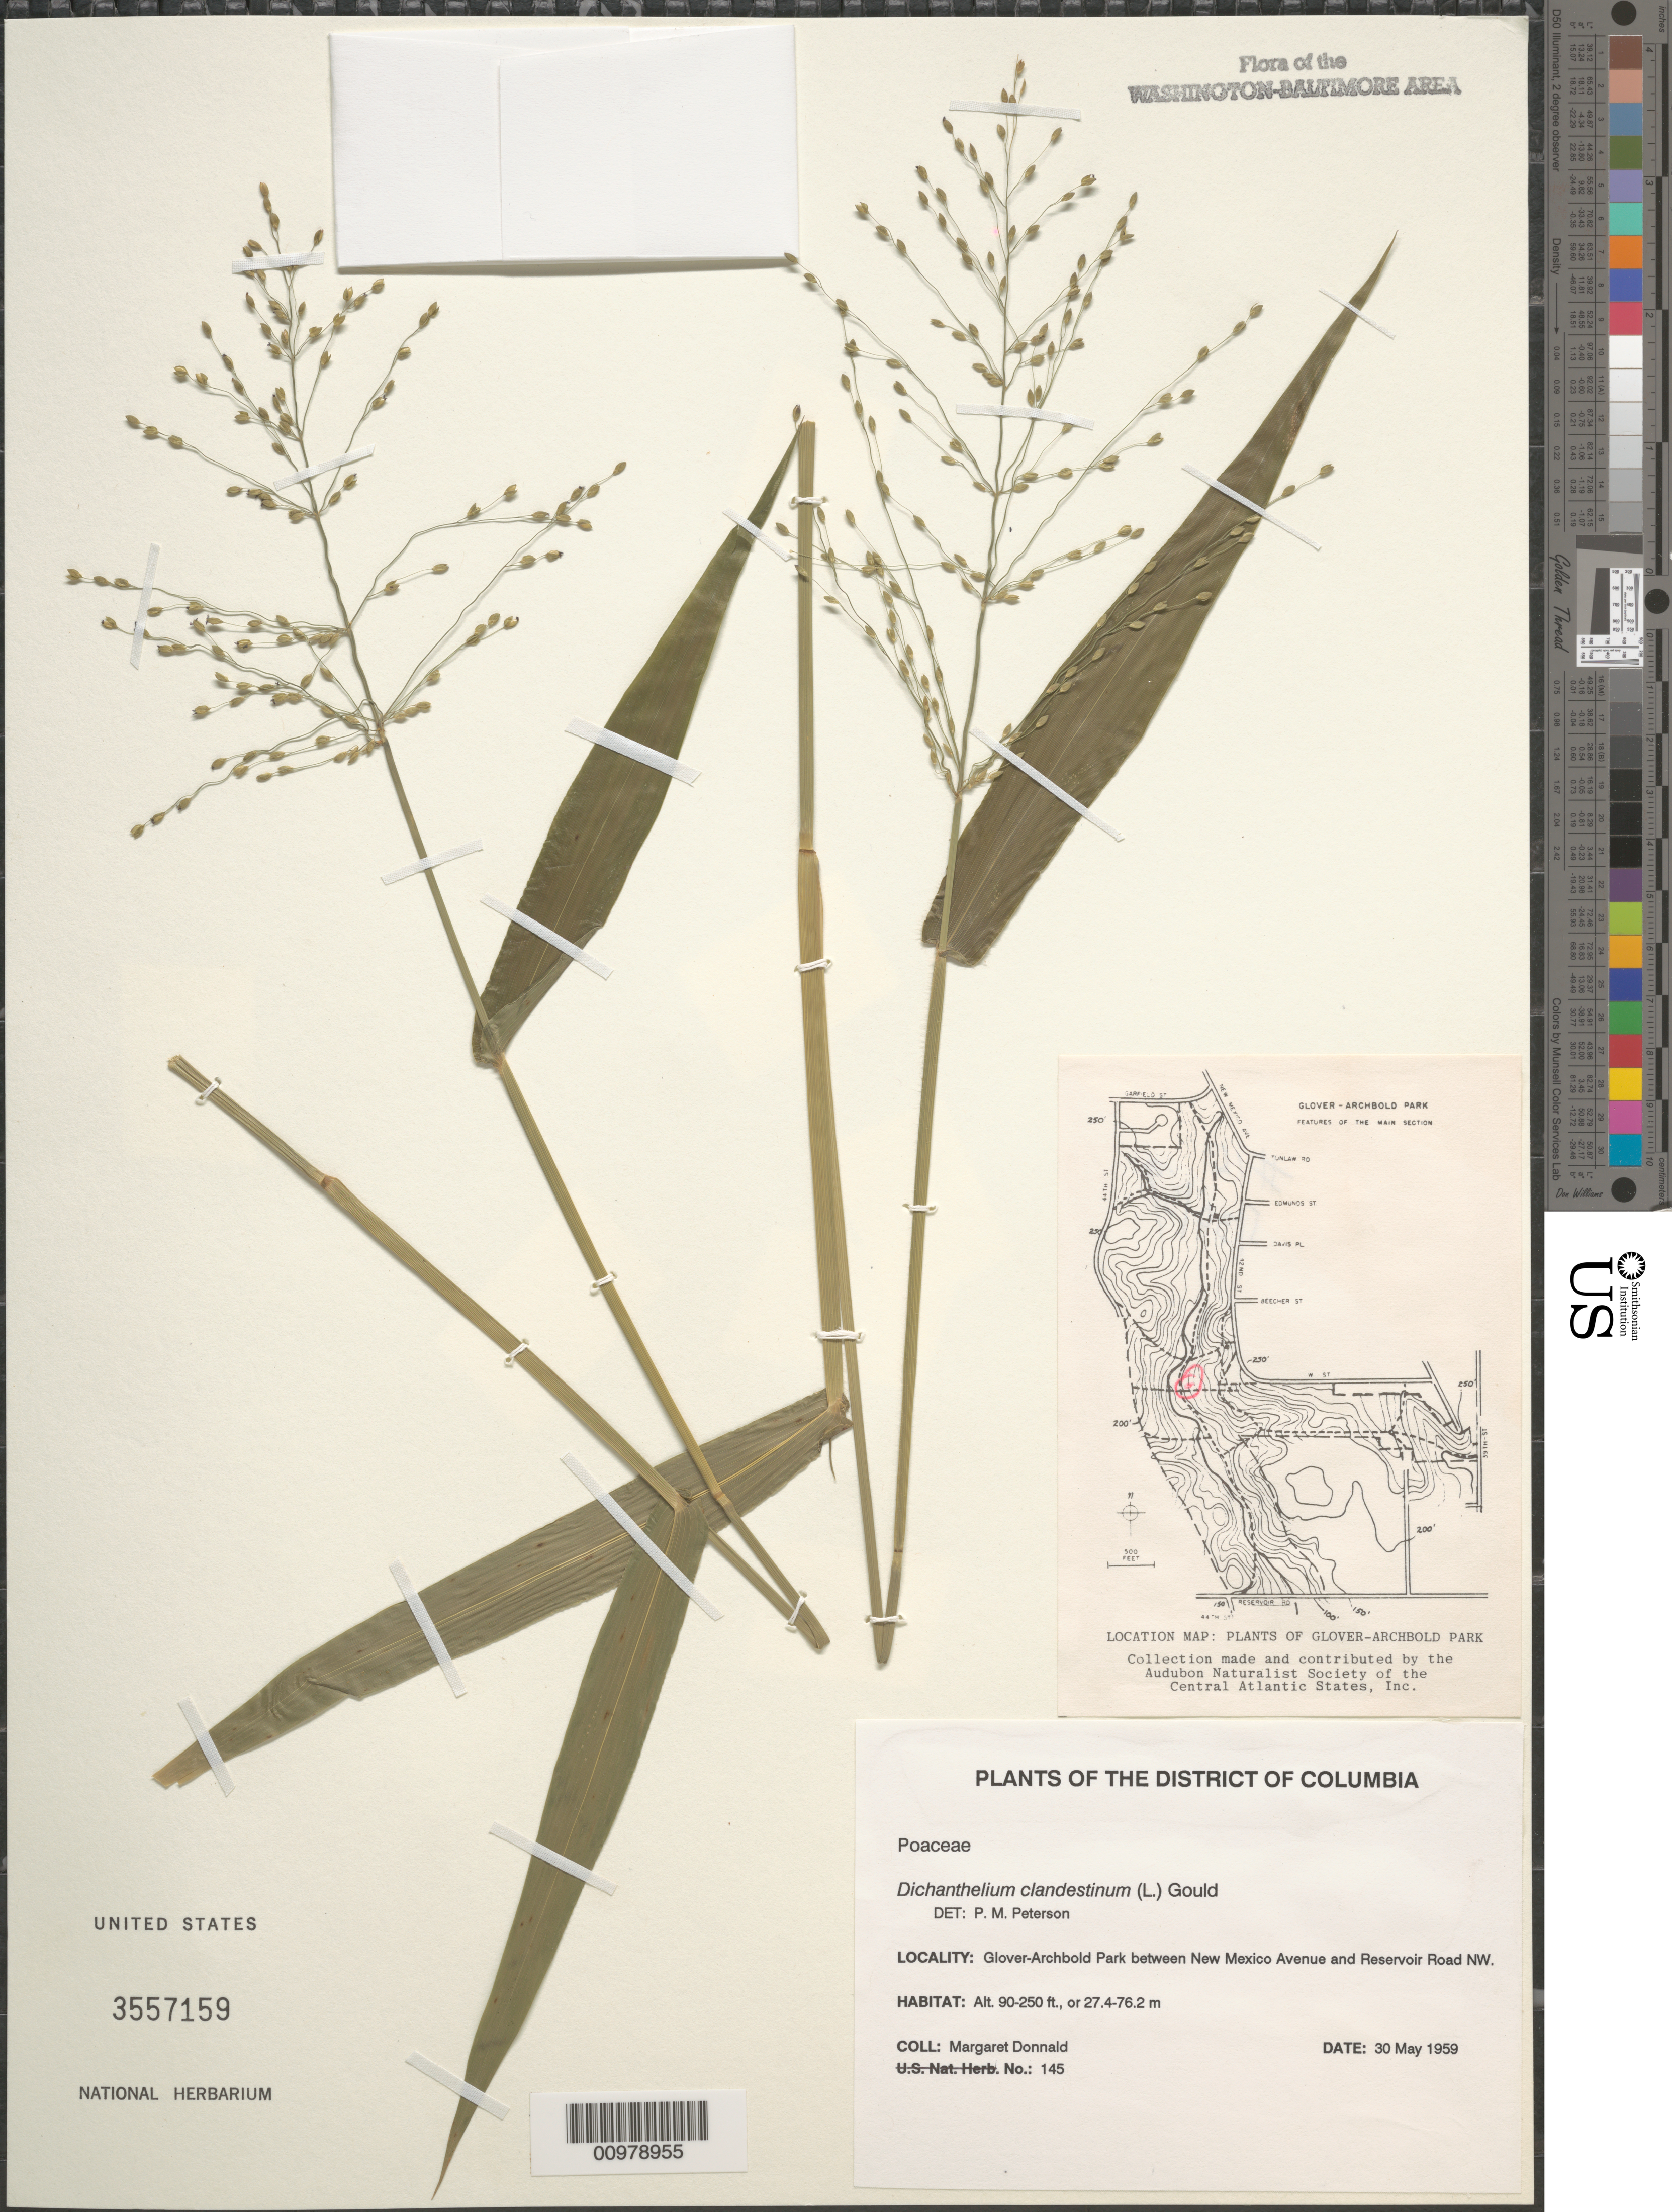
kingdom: Plantae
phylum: Tracheophyta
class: Liliopsida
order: Poales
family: Poaceae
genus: Dichanthelium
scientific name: Dichanthelium clandestinum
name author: (L.) Gould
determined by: Peterson, Paul M., (BOT), Smithsonian Institution - National Museum of Natural History (UNITED STATES)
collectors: M. Donnald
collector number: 145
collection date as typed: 30 May 1959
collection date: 1959-05-30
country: United States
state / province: District of Columbia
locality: Glover-Archbold Park between New Mexico Avenue and Reservoir Road NW.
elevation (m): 27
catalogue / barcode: US 3557159